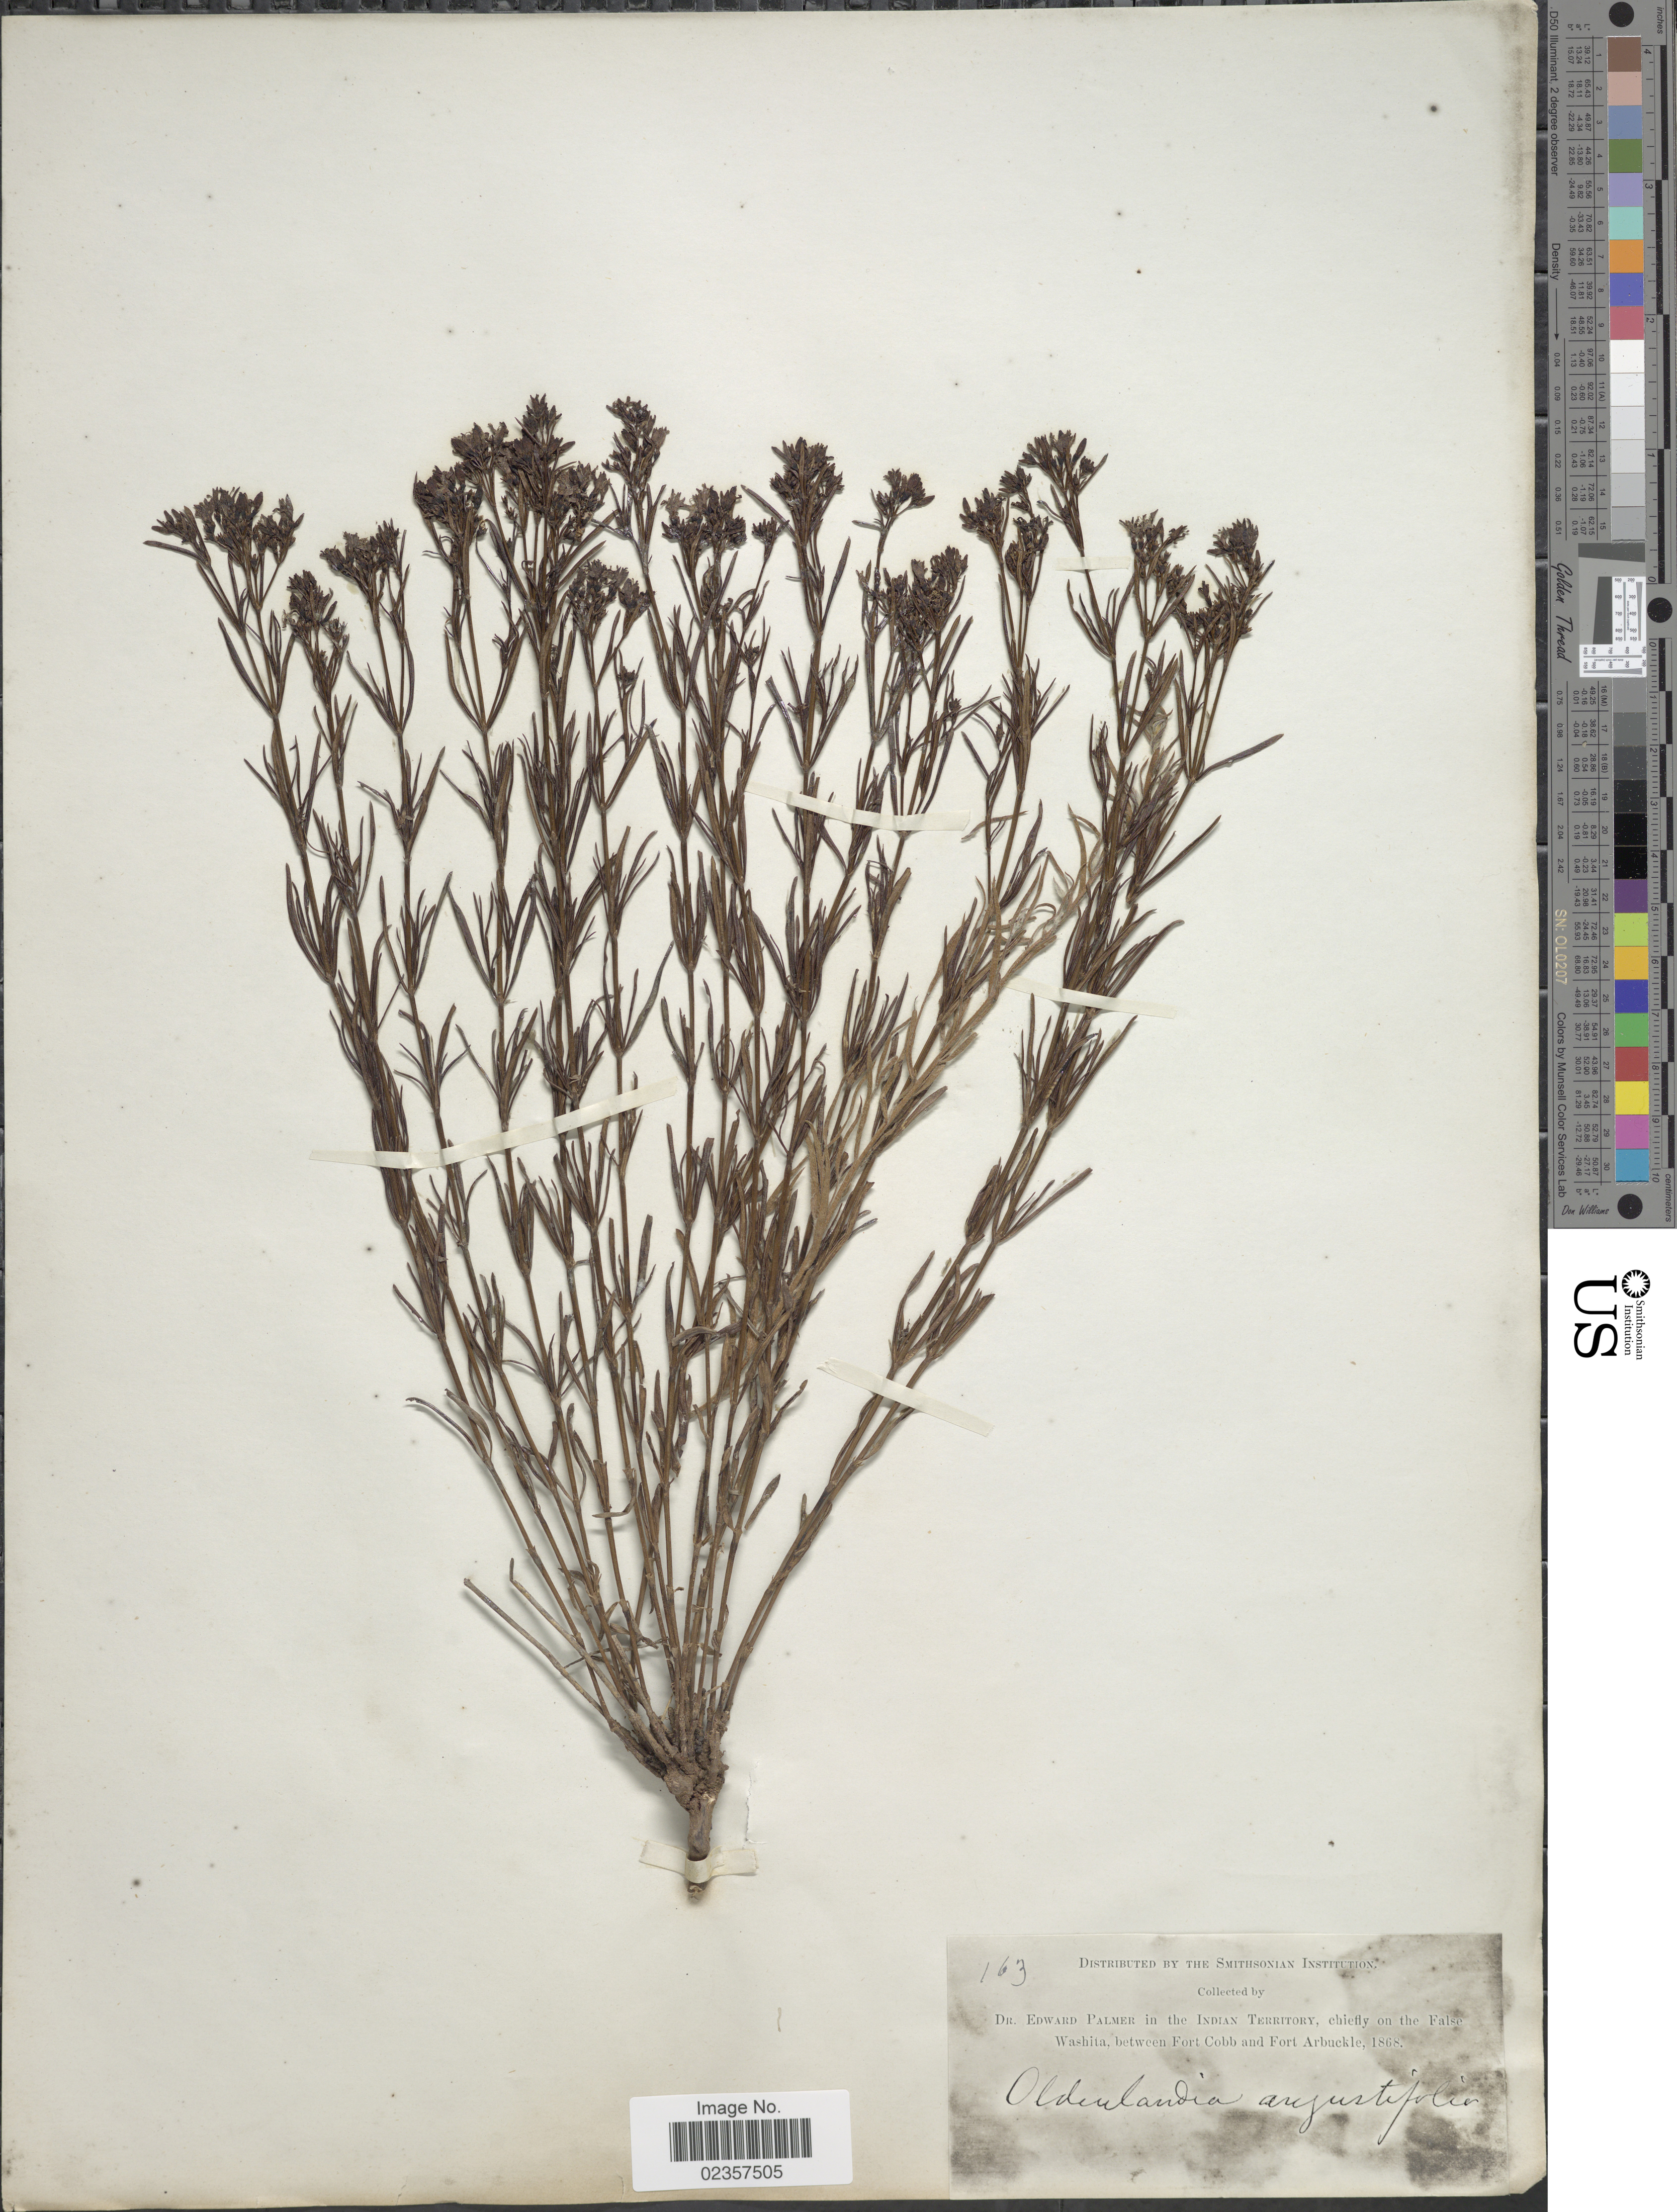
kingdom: Plantae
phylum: Tracheophyta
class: Magnoliopsida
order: Gentianales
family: Rubiaceae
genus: Houstonia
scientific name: Houstonia nigricans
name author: (Lam.) Fernald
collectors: E. Palmer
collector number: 163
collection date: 1868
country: United States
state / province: Oklahoma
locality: Indian Territory, chiefly on the False Washita, between Fort Cobb and Fort Arbuckle